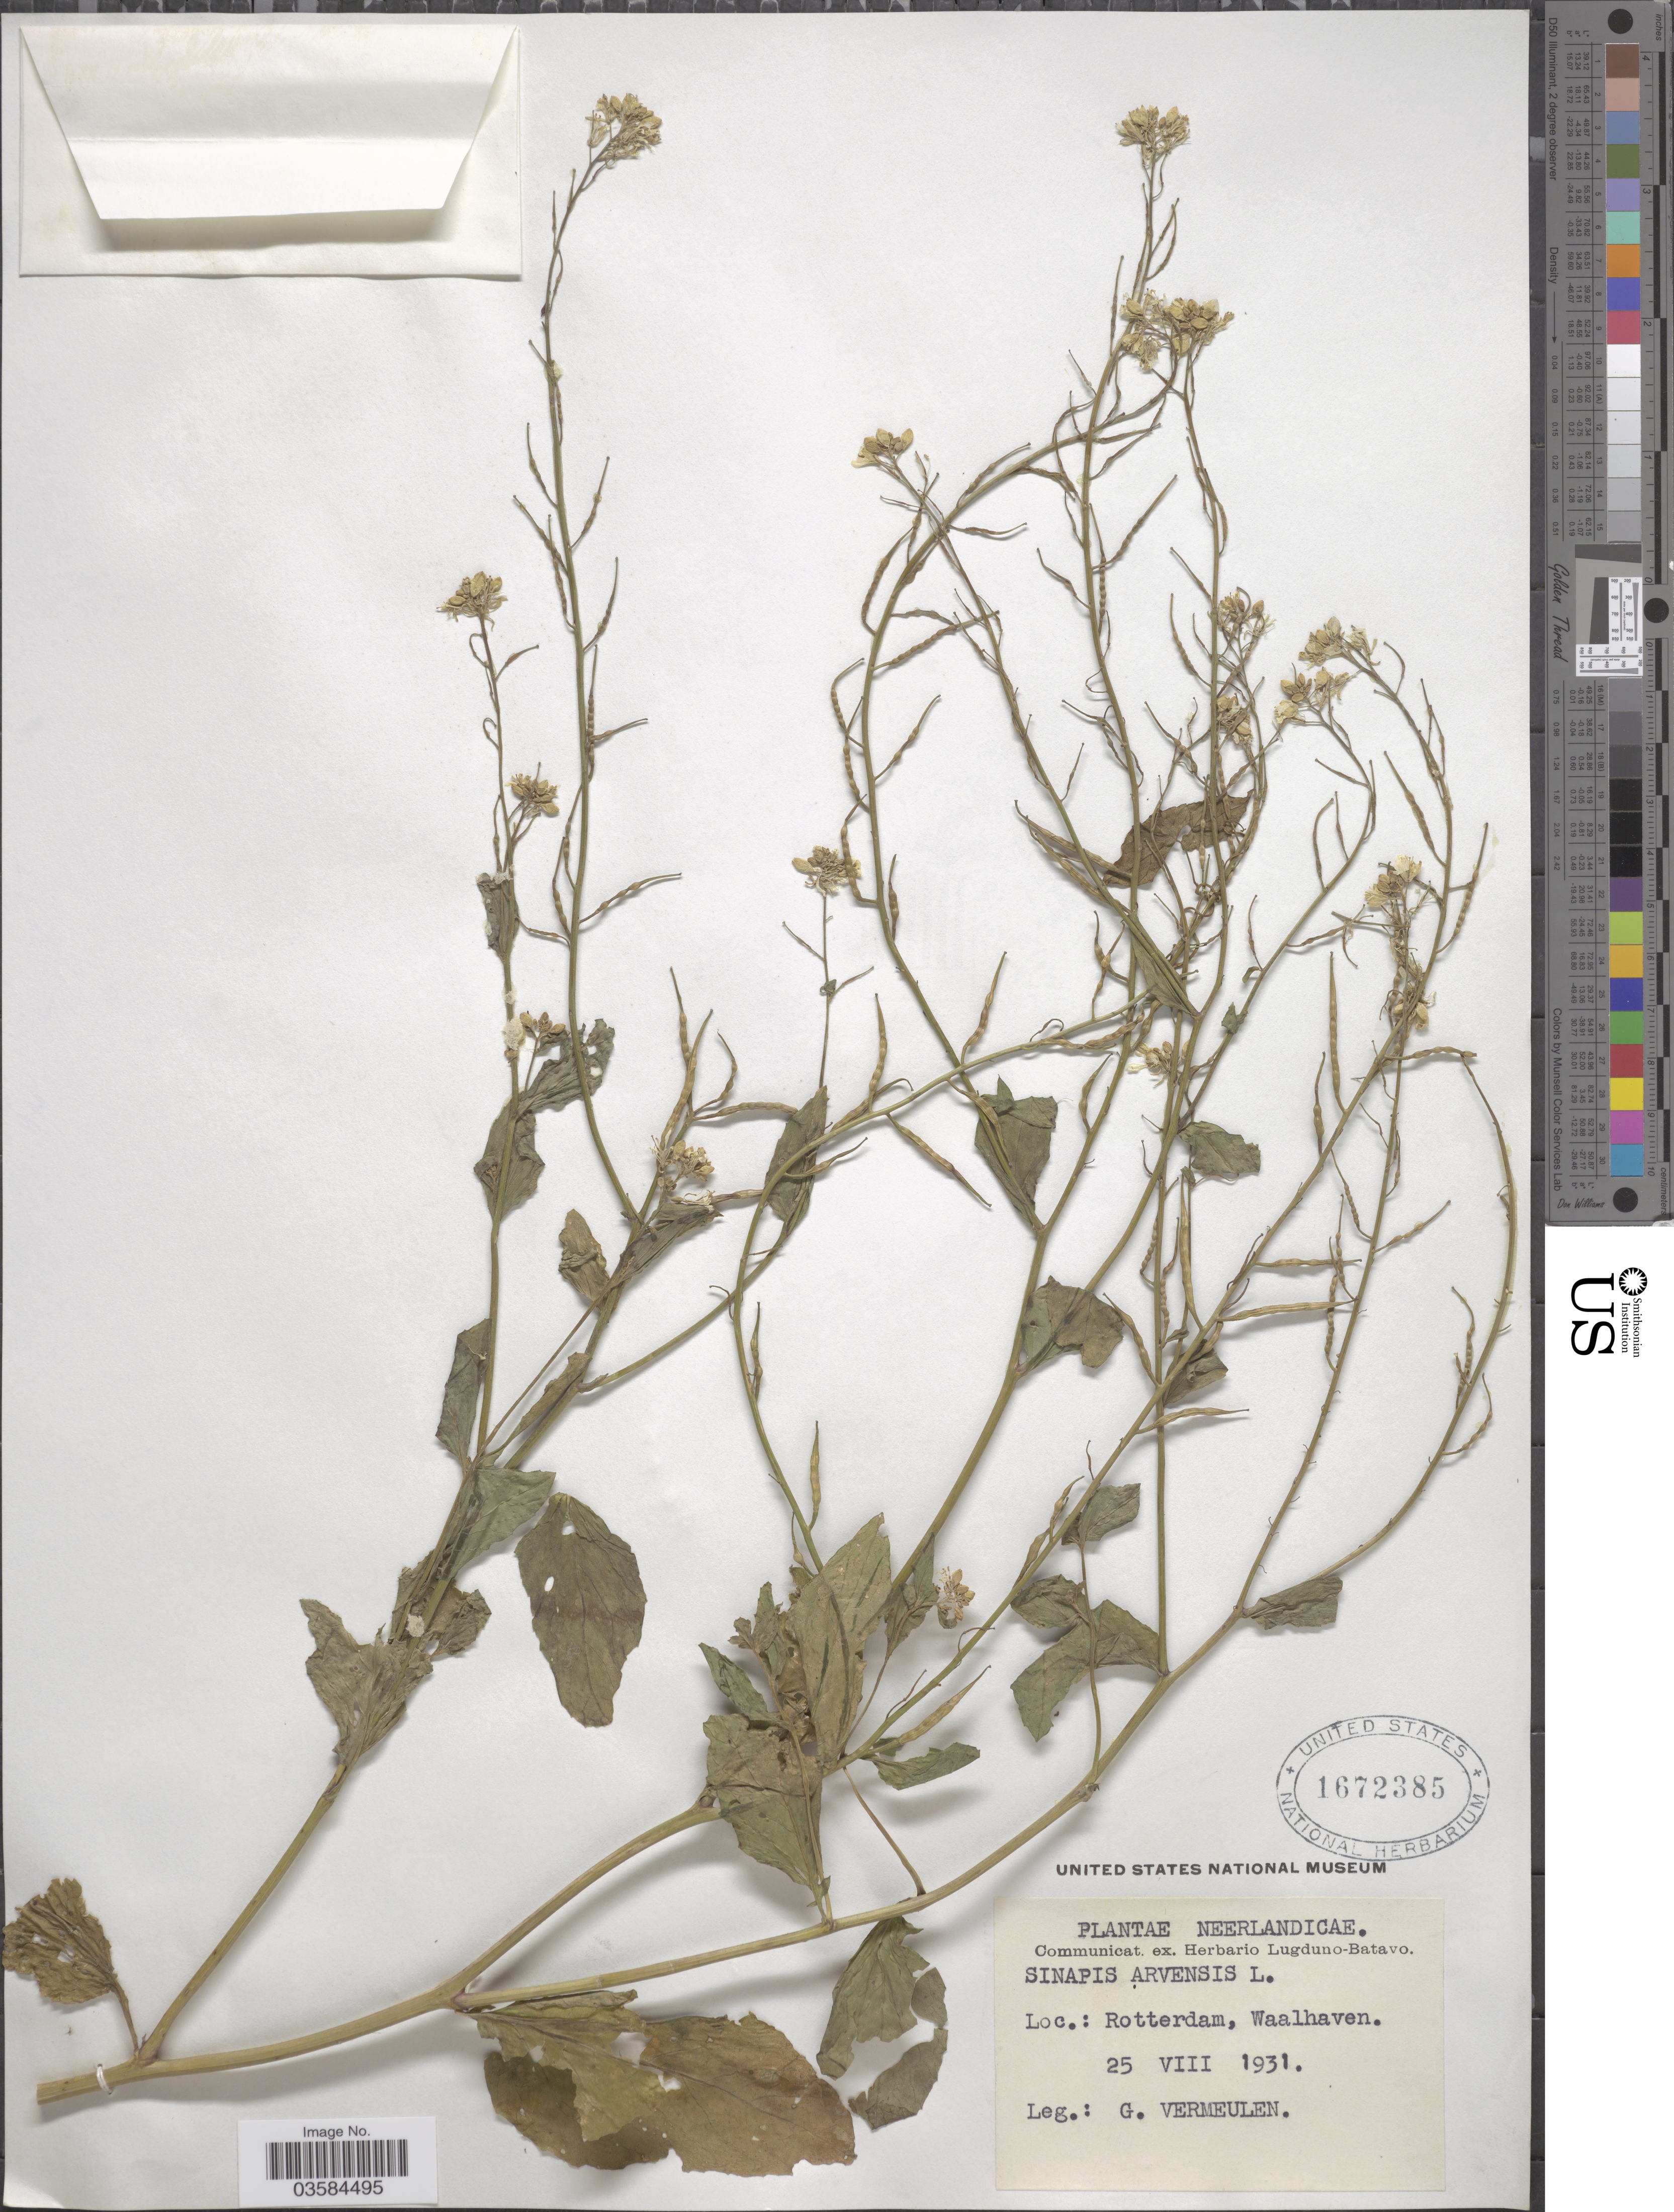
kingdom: Plantae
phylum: Tracheophyta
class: Magnoliopsida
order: Brassicales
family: Brassicaceae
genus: Sinapis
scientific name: Sinapis arvensis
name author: L.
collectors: G. Vermeulen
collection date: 1931-08-25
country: Netherlands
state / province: Zuid Holland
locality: Neerlandicae. Rotterdam, Waalhaven.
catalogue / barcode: US 1672385